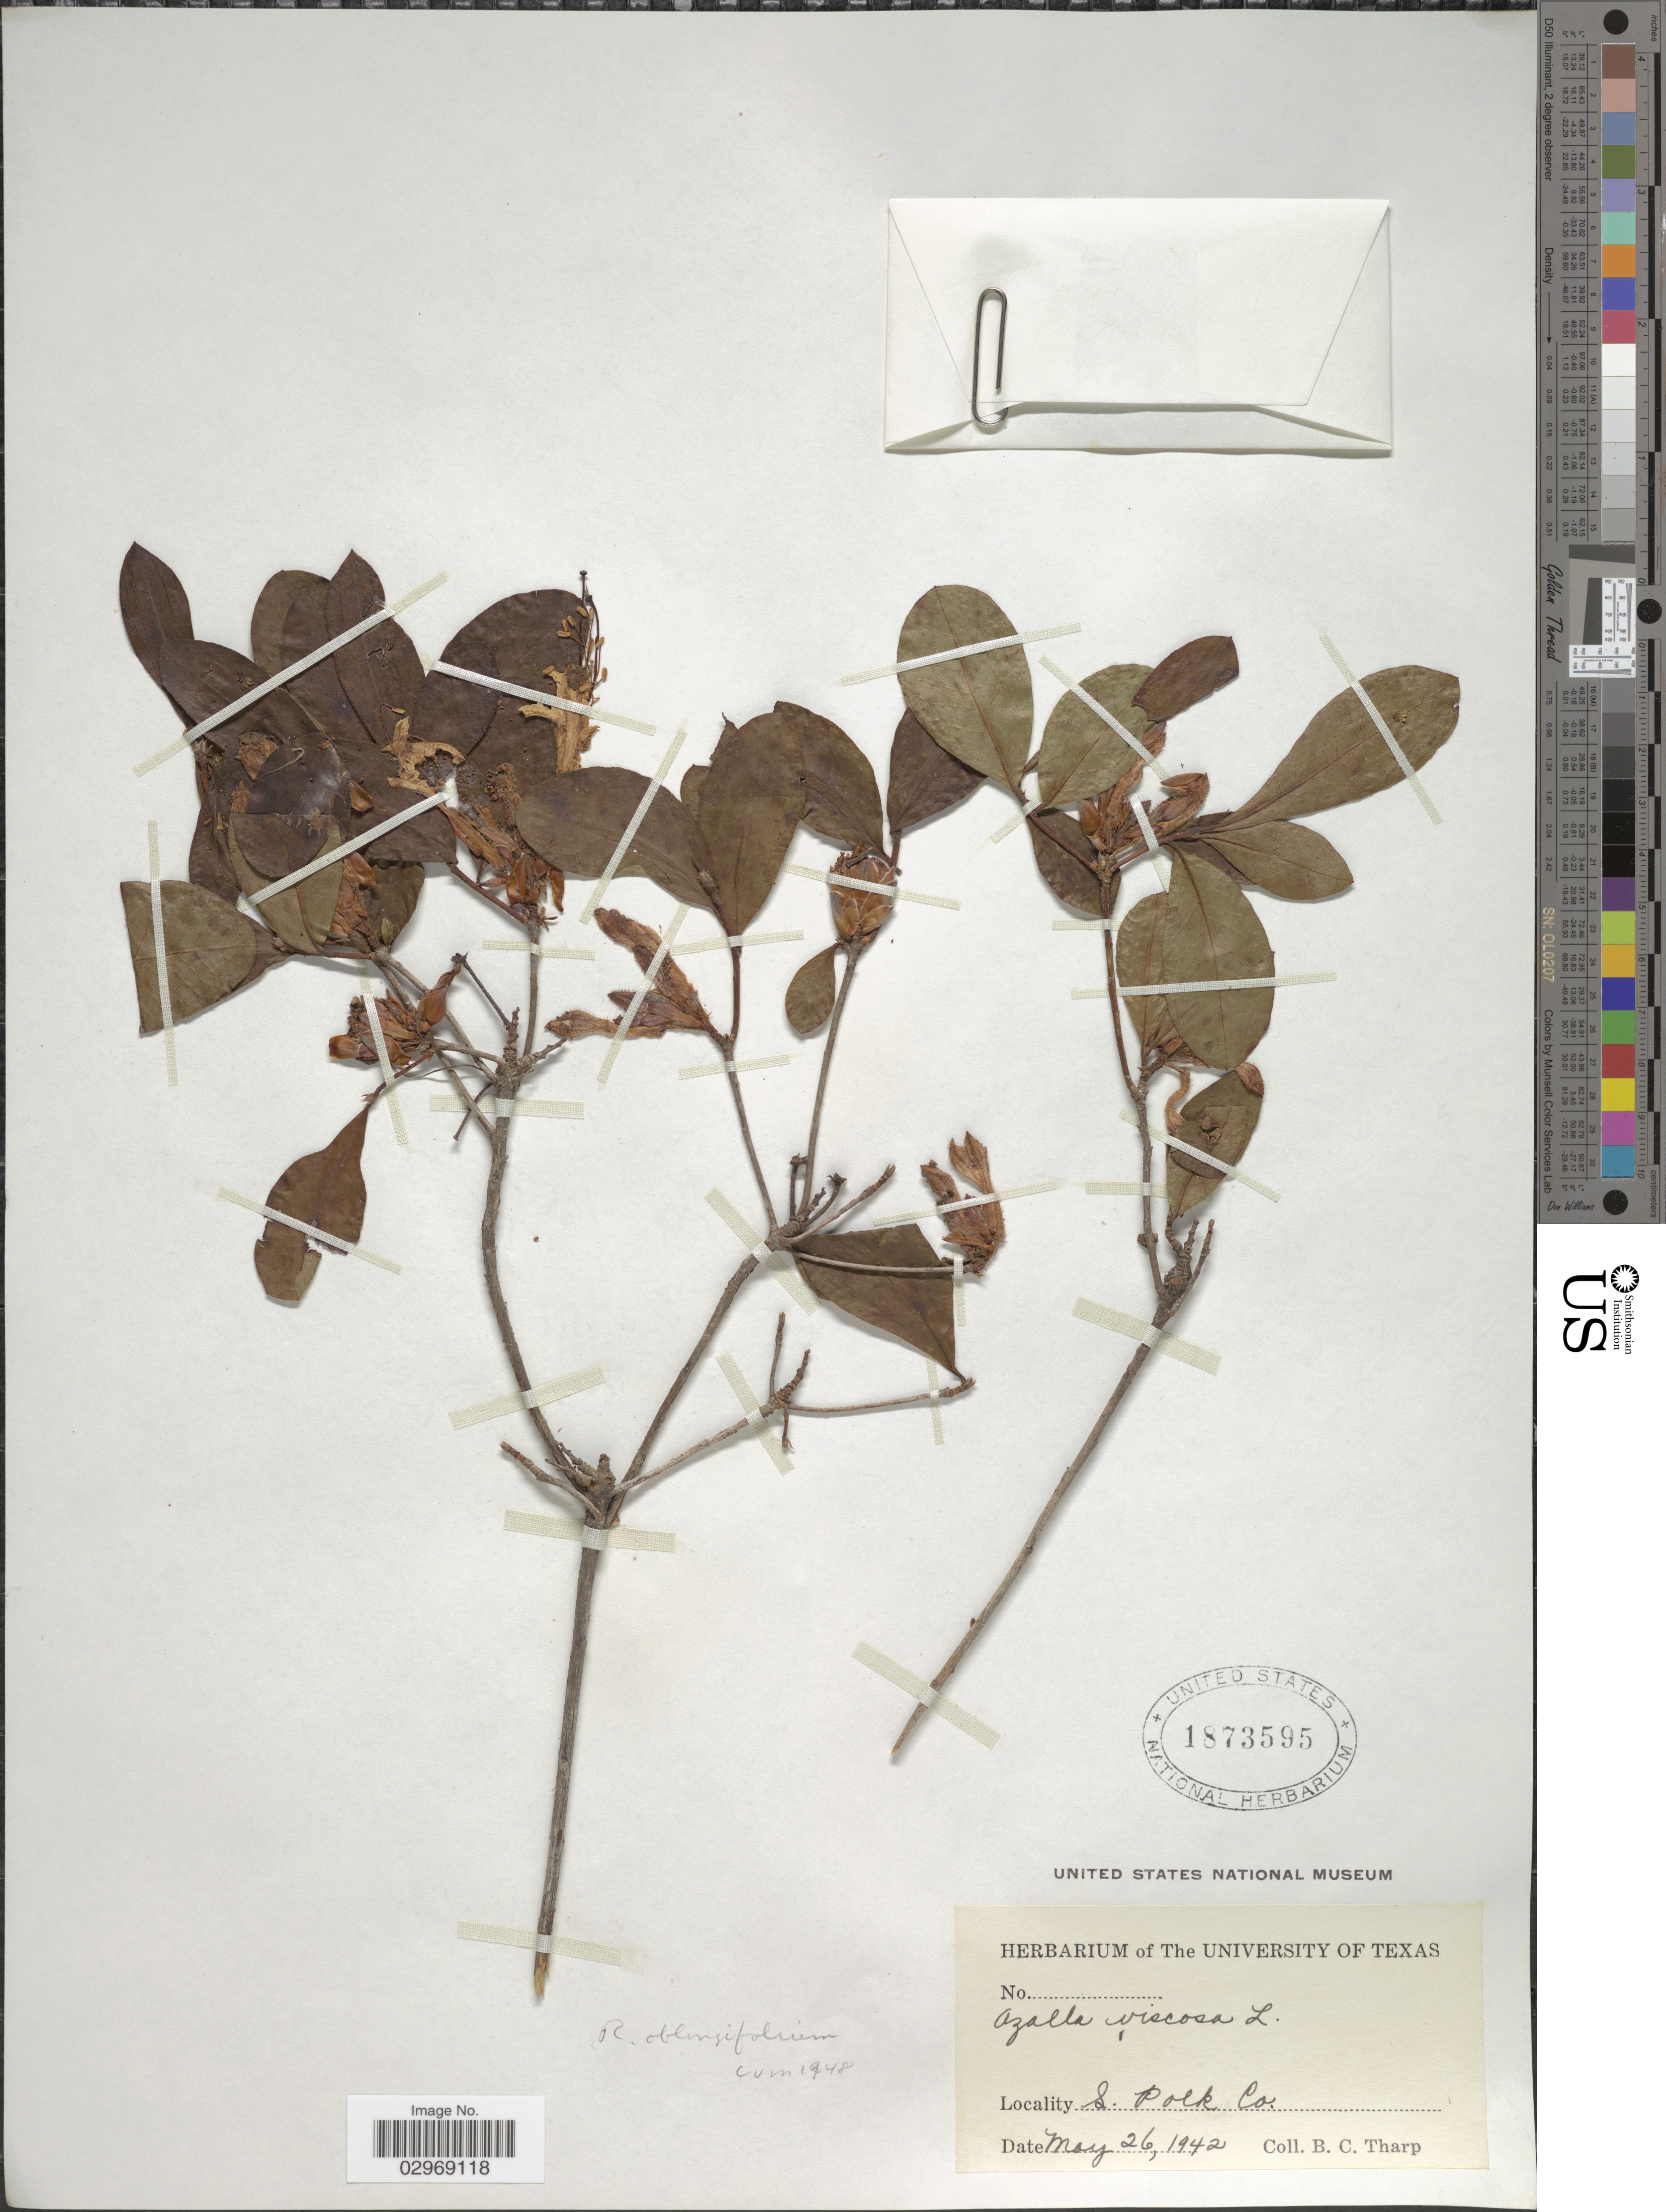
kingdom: Plantae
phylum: Tracheophyta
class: Magnoliopsida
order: Ericales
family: Ericaceae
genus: Rhododendron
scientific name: Rhododendron oblongifolium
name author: (Small) Millais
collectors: B. C. Tharp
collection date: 1942-05-26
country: United States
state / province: Texas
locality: S. Polk Co.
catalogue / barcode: US 1873595